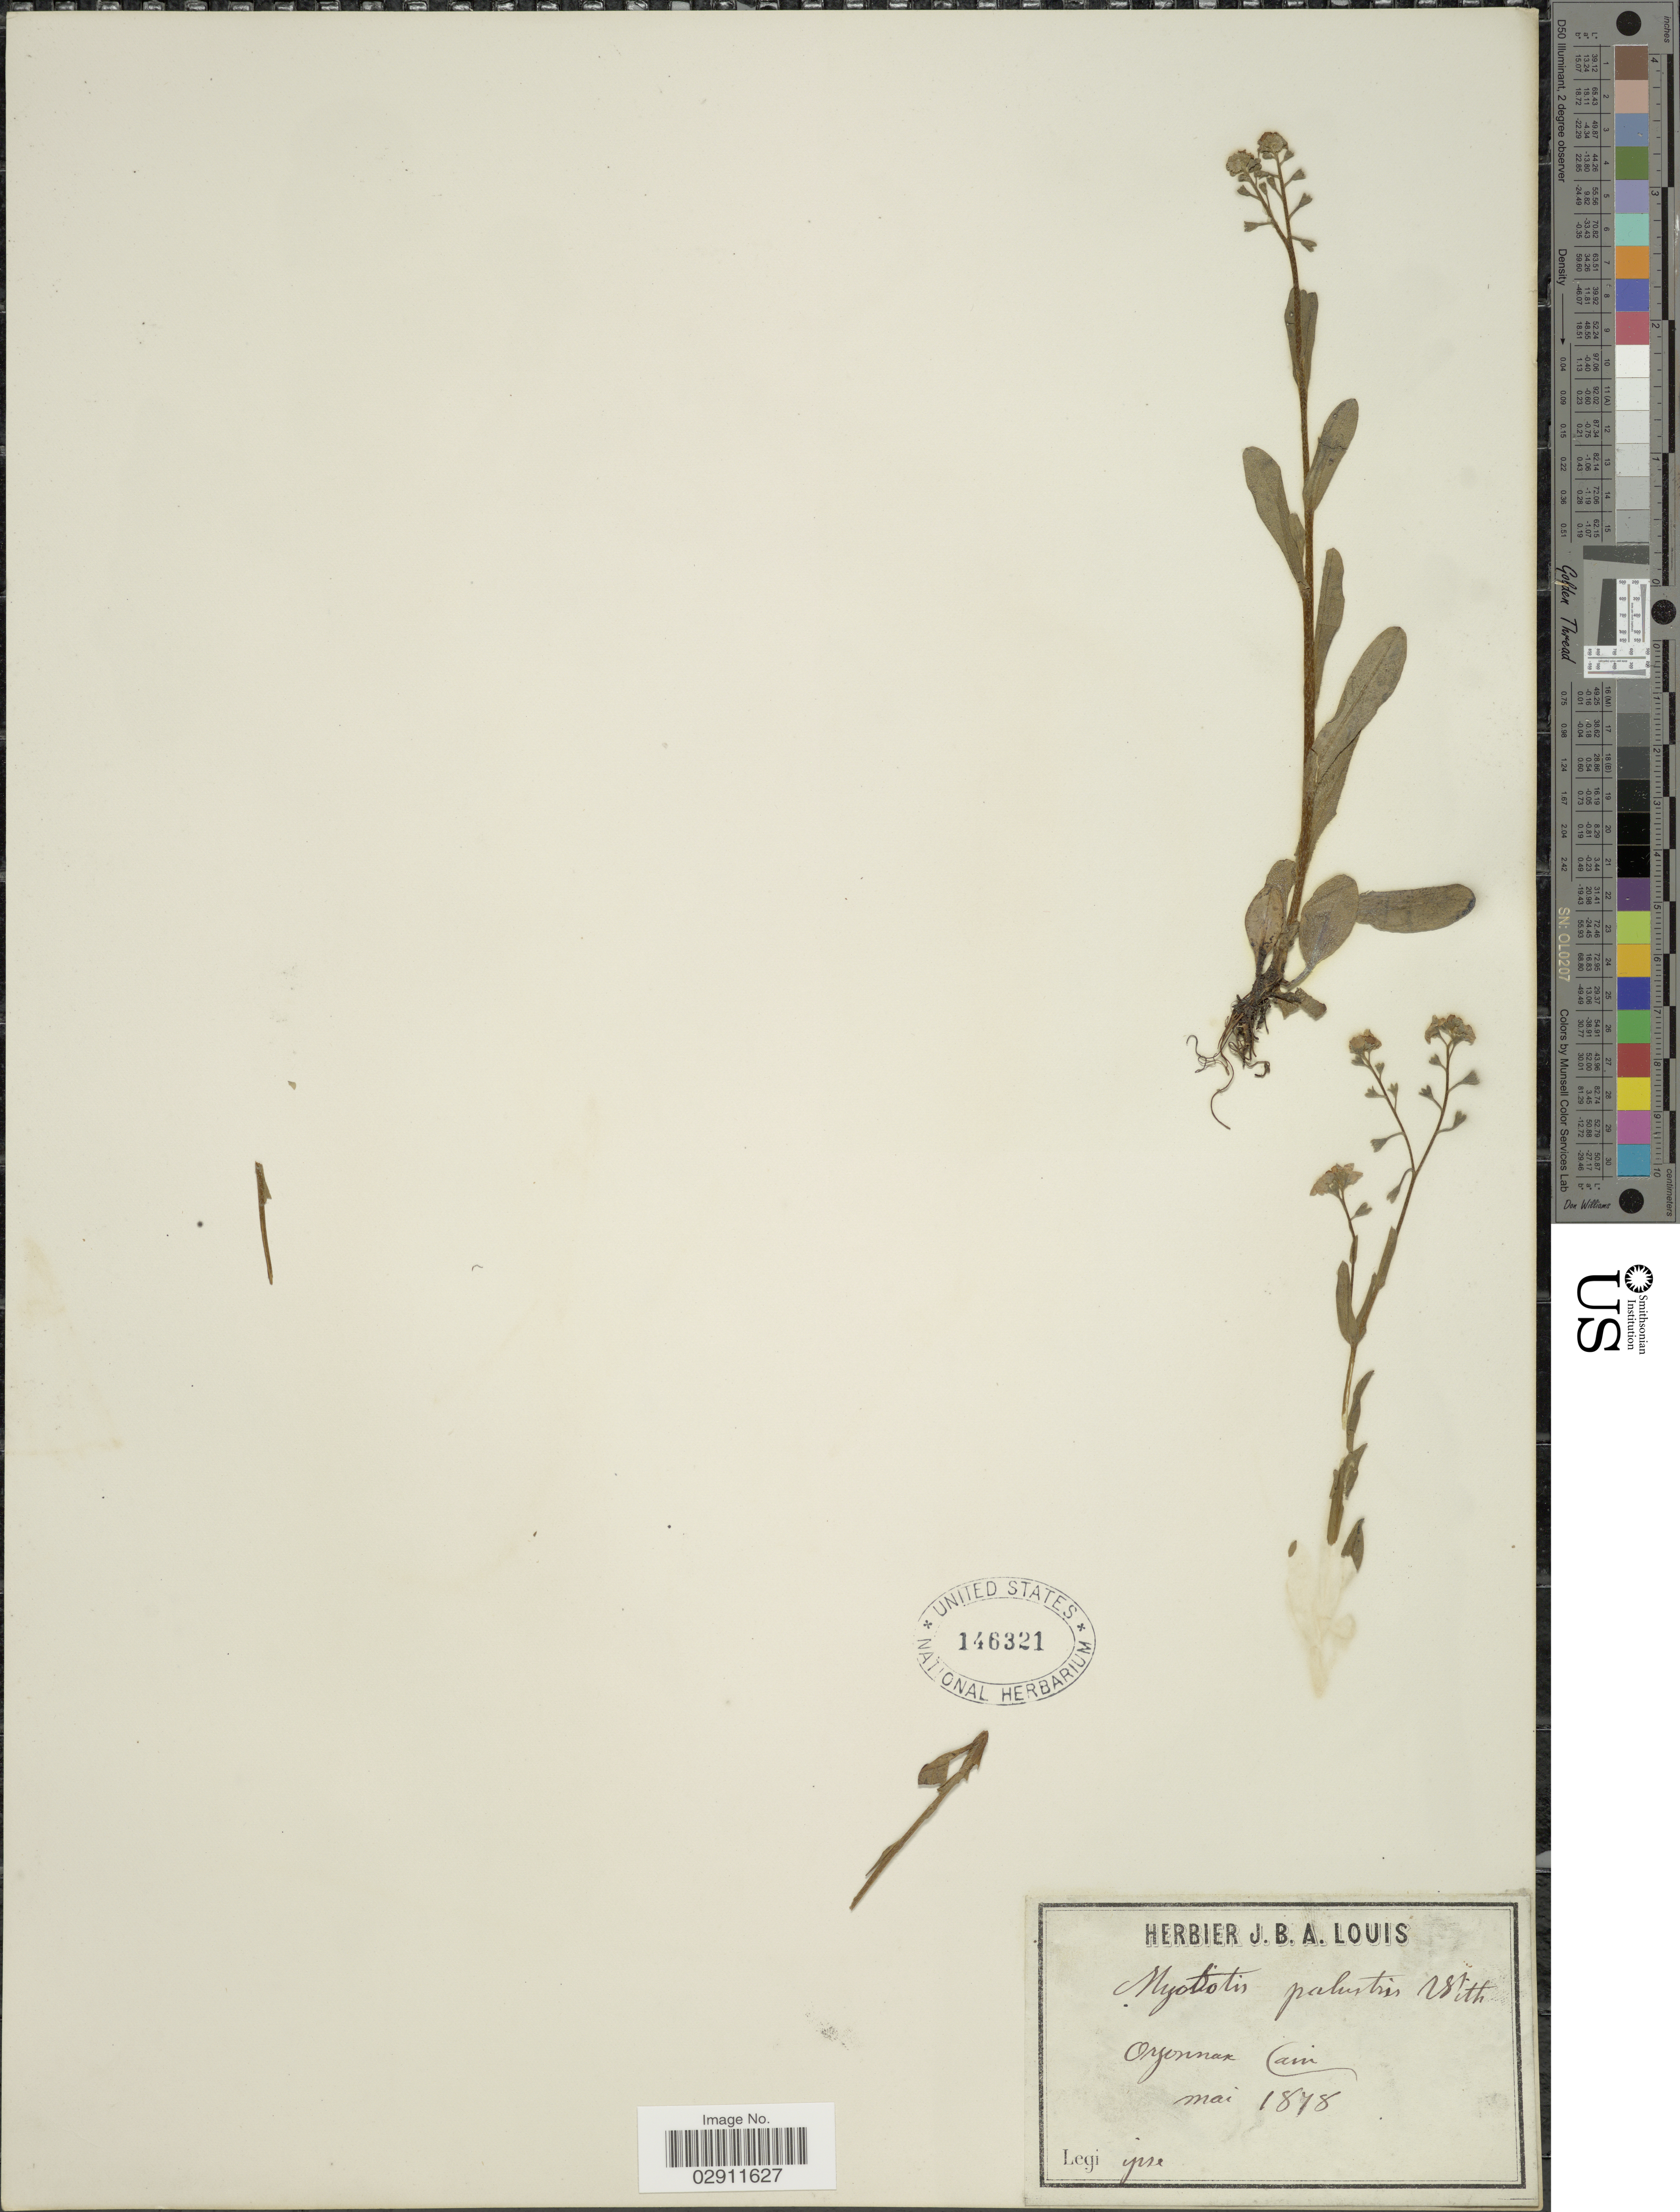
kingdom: Plantae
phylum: Tracheophyta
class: Magnoliopsida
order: Boraginales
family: Boraginaceae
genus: Myosotis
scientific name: Myosotis palustris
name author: L.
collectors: J. Louis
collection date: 1878-05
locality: Orjonnak [interpreted] Cam [interpreted].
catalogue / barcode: US 146321